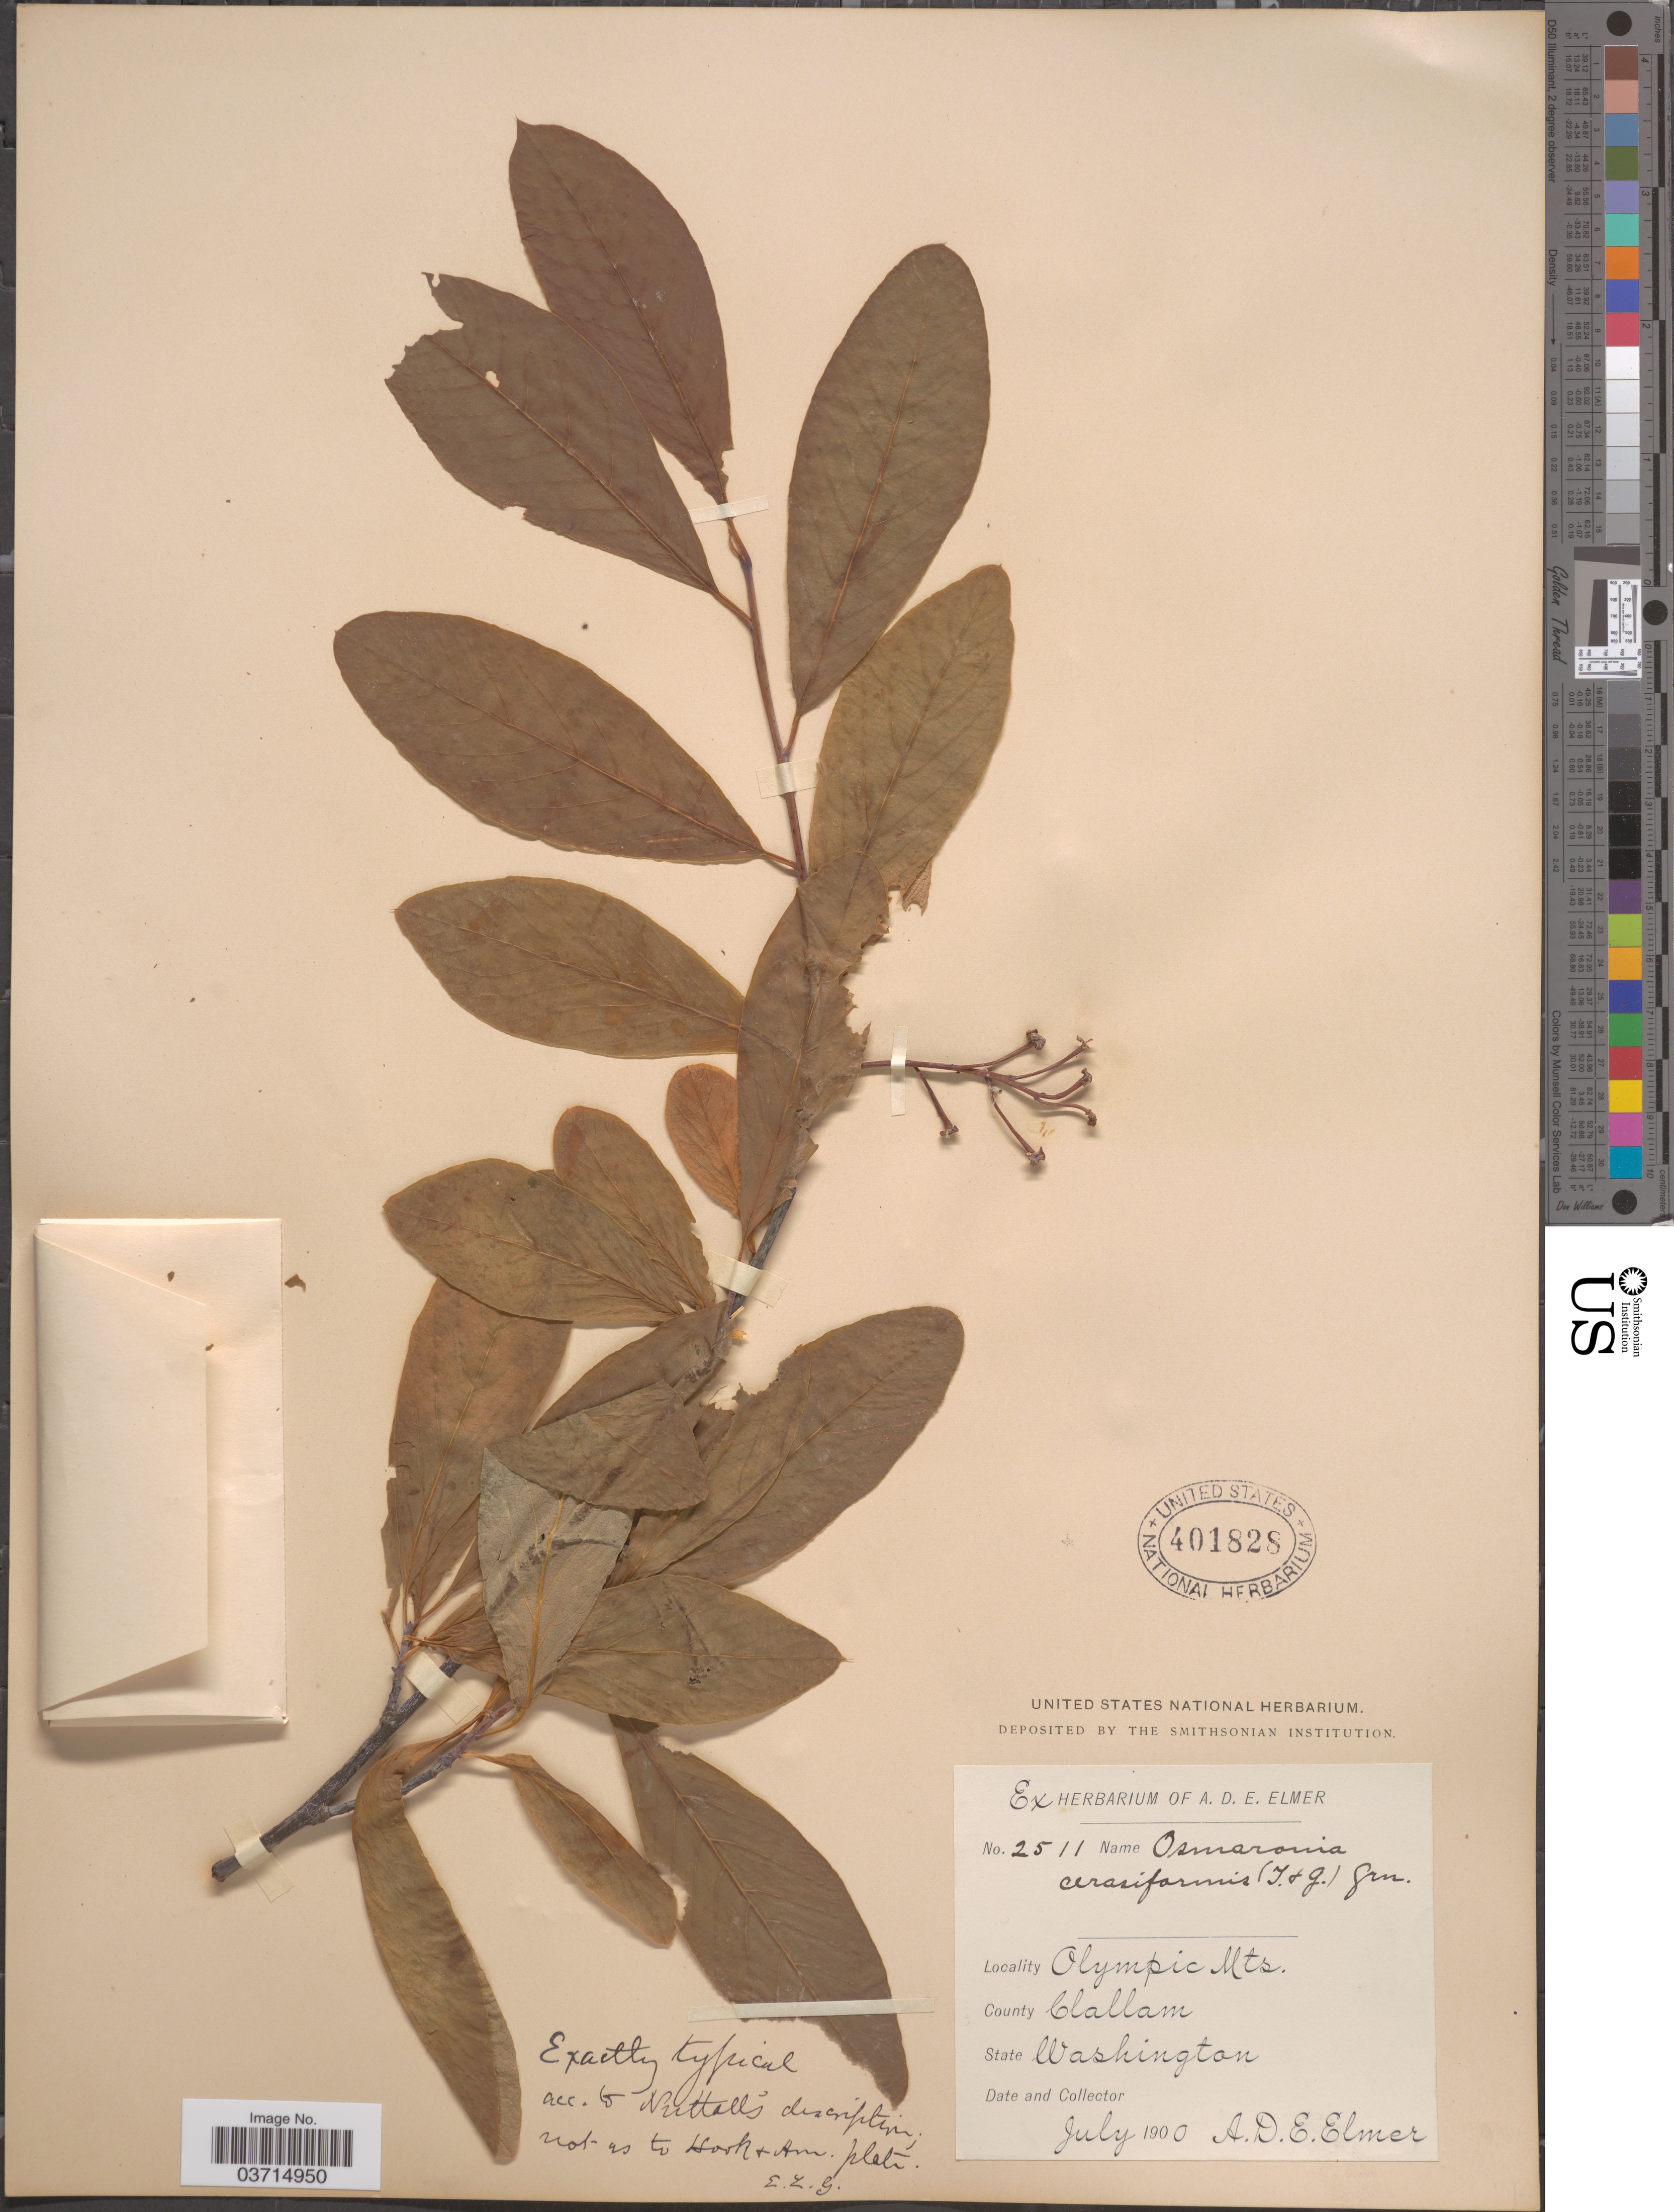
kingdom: Plantae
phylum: Tracheophyta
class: Magnoliopsida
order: Rosales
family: Rosaceae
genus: Oemleria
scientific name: Oemleria cerasiformis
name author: (Torr. & A. Gray ex Hook. & Arn.) J.W. Landon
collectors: A. D. E. Elmer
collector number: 2511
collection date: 1900-07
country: United States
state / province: Washington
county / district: Clallam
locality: Olympic Mts. County Clallam.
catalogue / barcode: US 401828